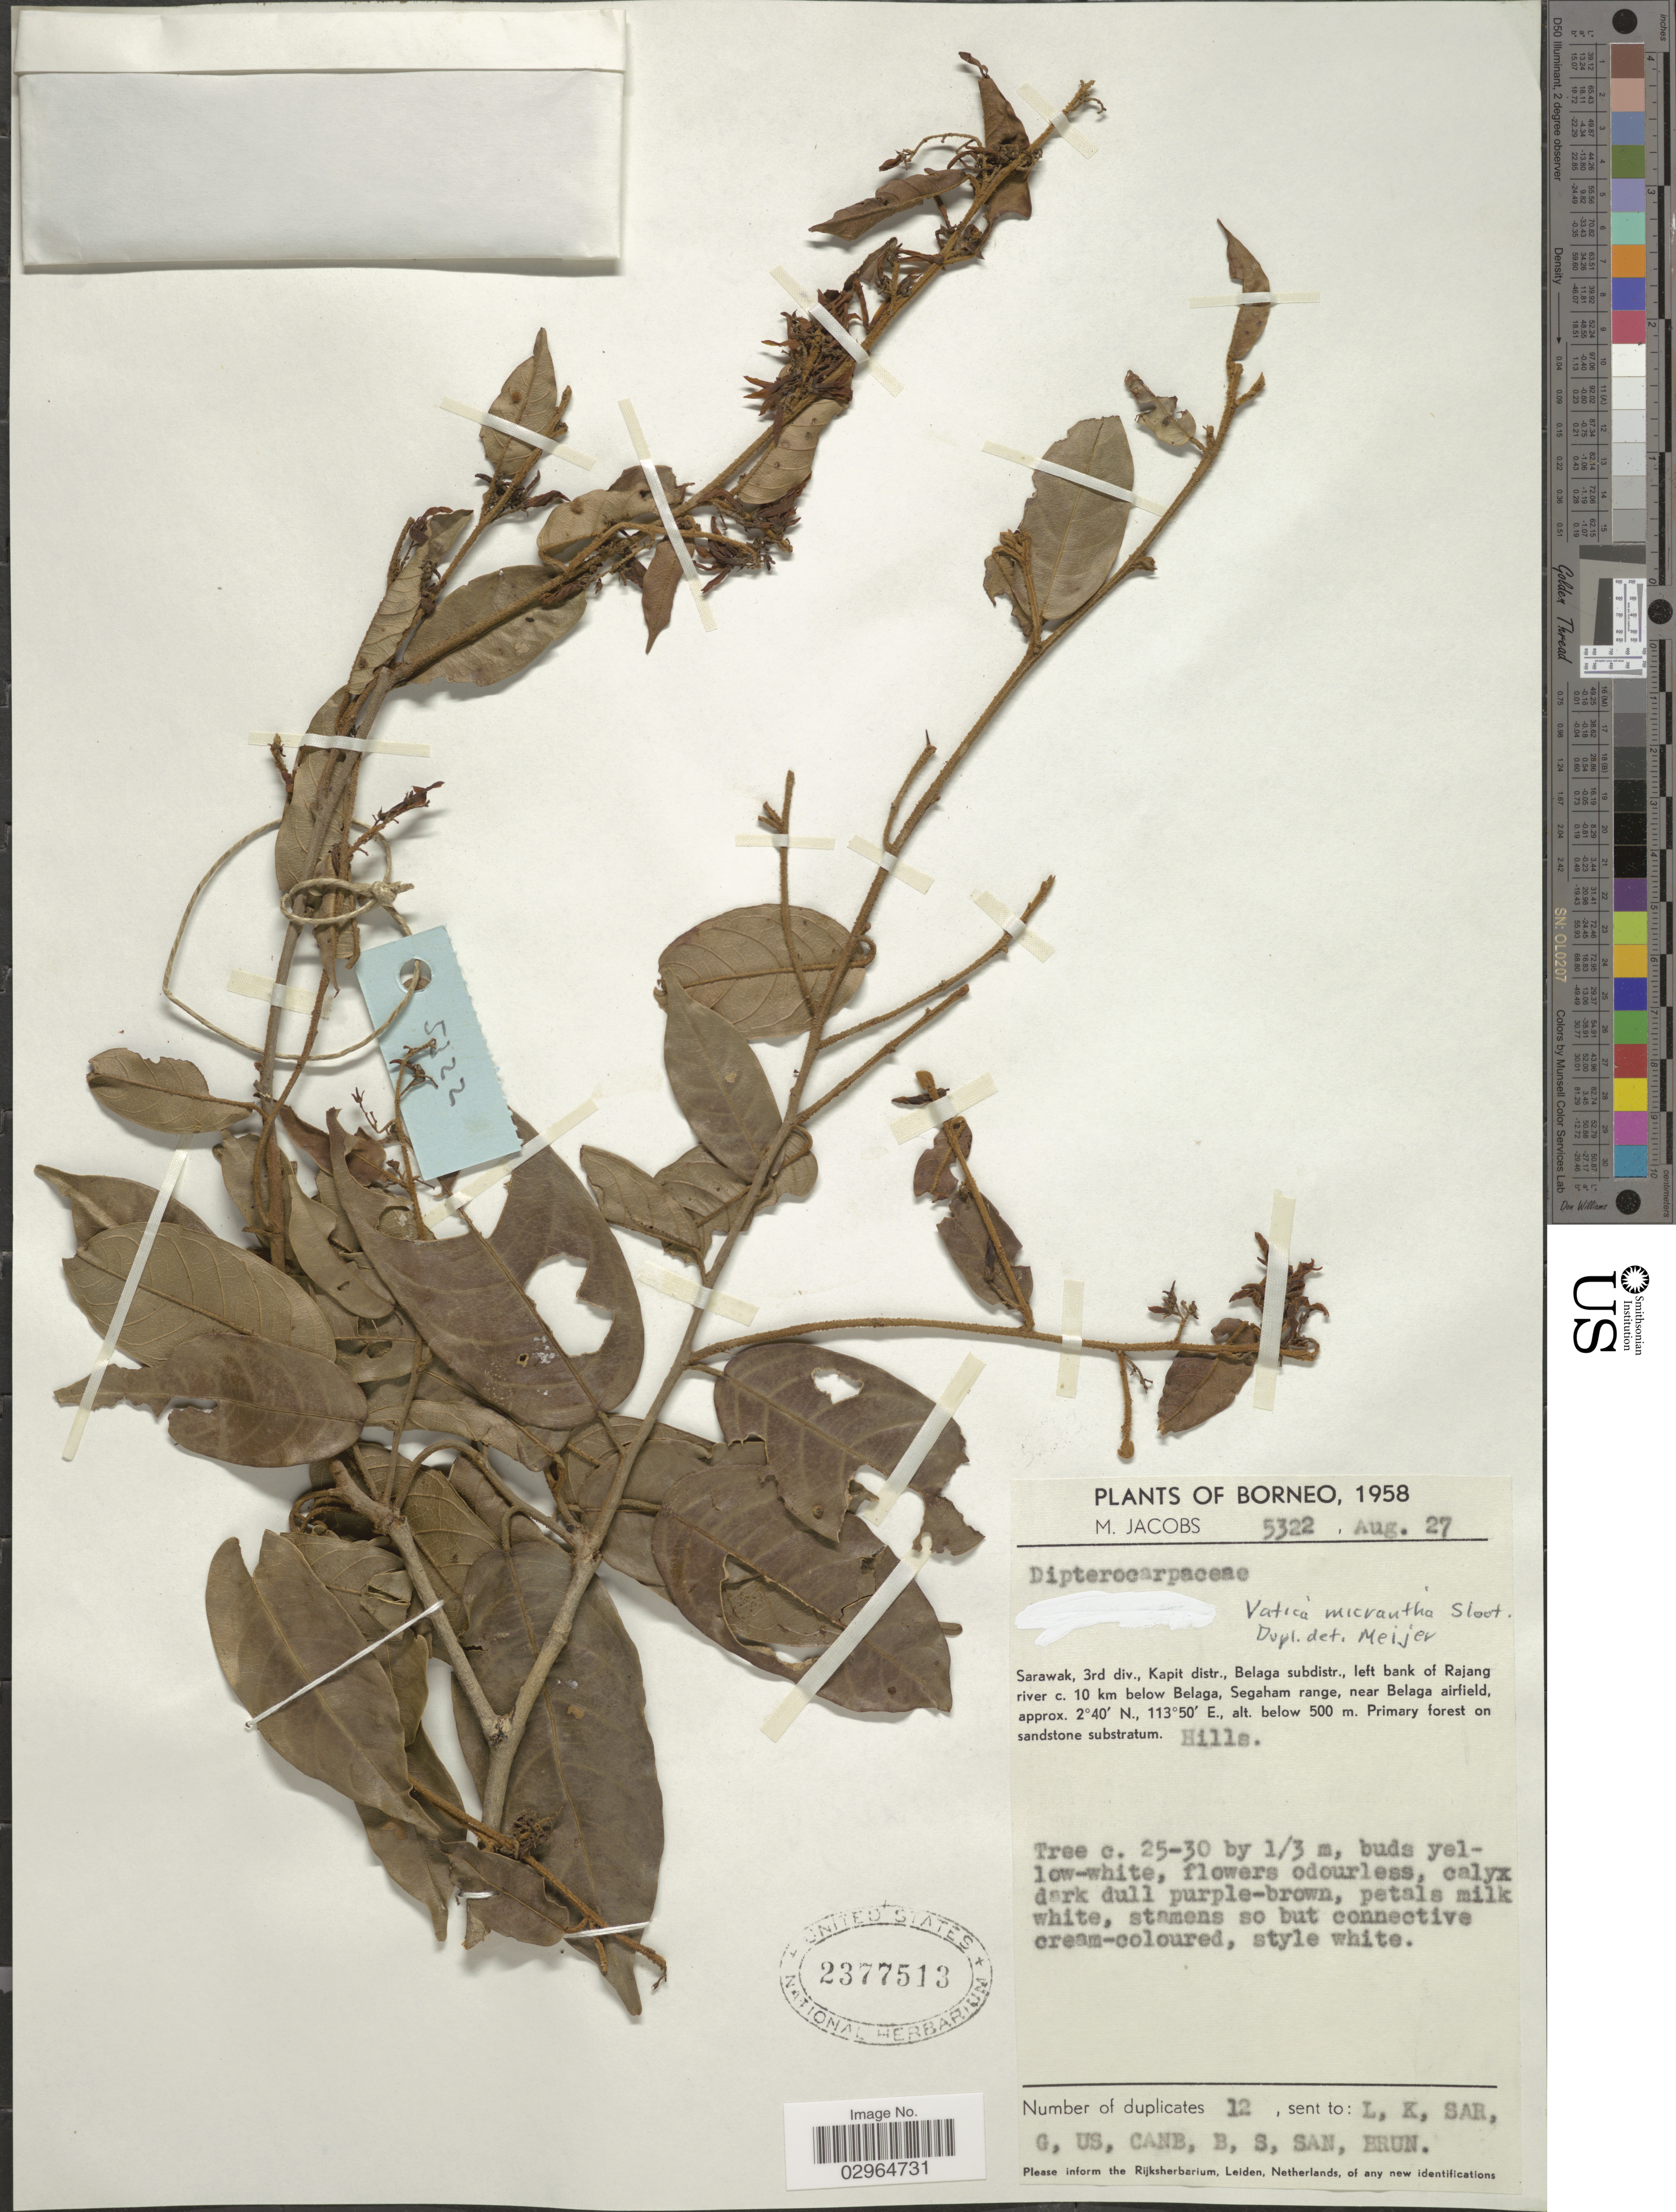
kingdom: Plantae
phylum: Tracheophyta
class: Magnoliopsida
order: Malvales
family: Dipterocarpaceae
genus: Vatica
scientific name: Vatica micrantha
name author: Slooten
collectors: M. Jacobs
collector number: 5322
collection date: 1958-08-27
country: Malaysia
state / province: Sarawak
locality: Borneo. 3rd div., Kapit distr., Belaga subdistr., left bank of Rajang river, c. 10 km below Belaga, Segaham range, near Belaga airfield.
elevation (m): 500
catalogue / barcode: US 2377513